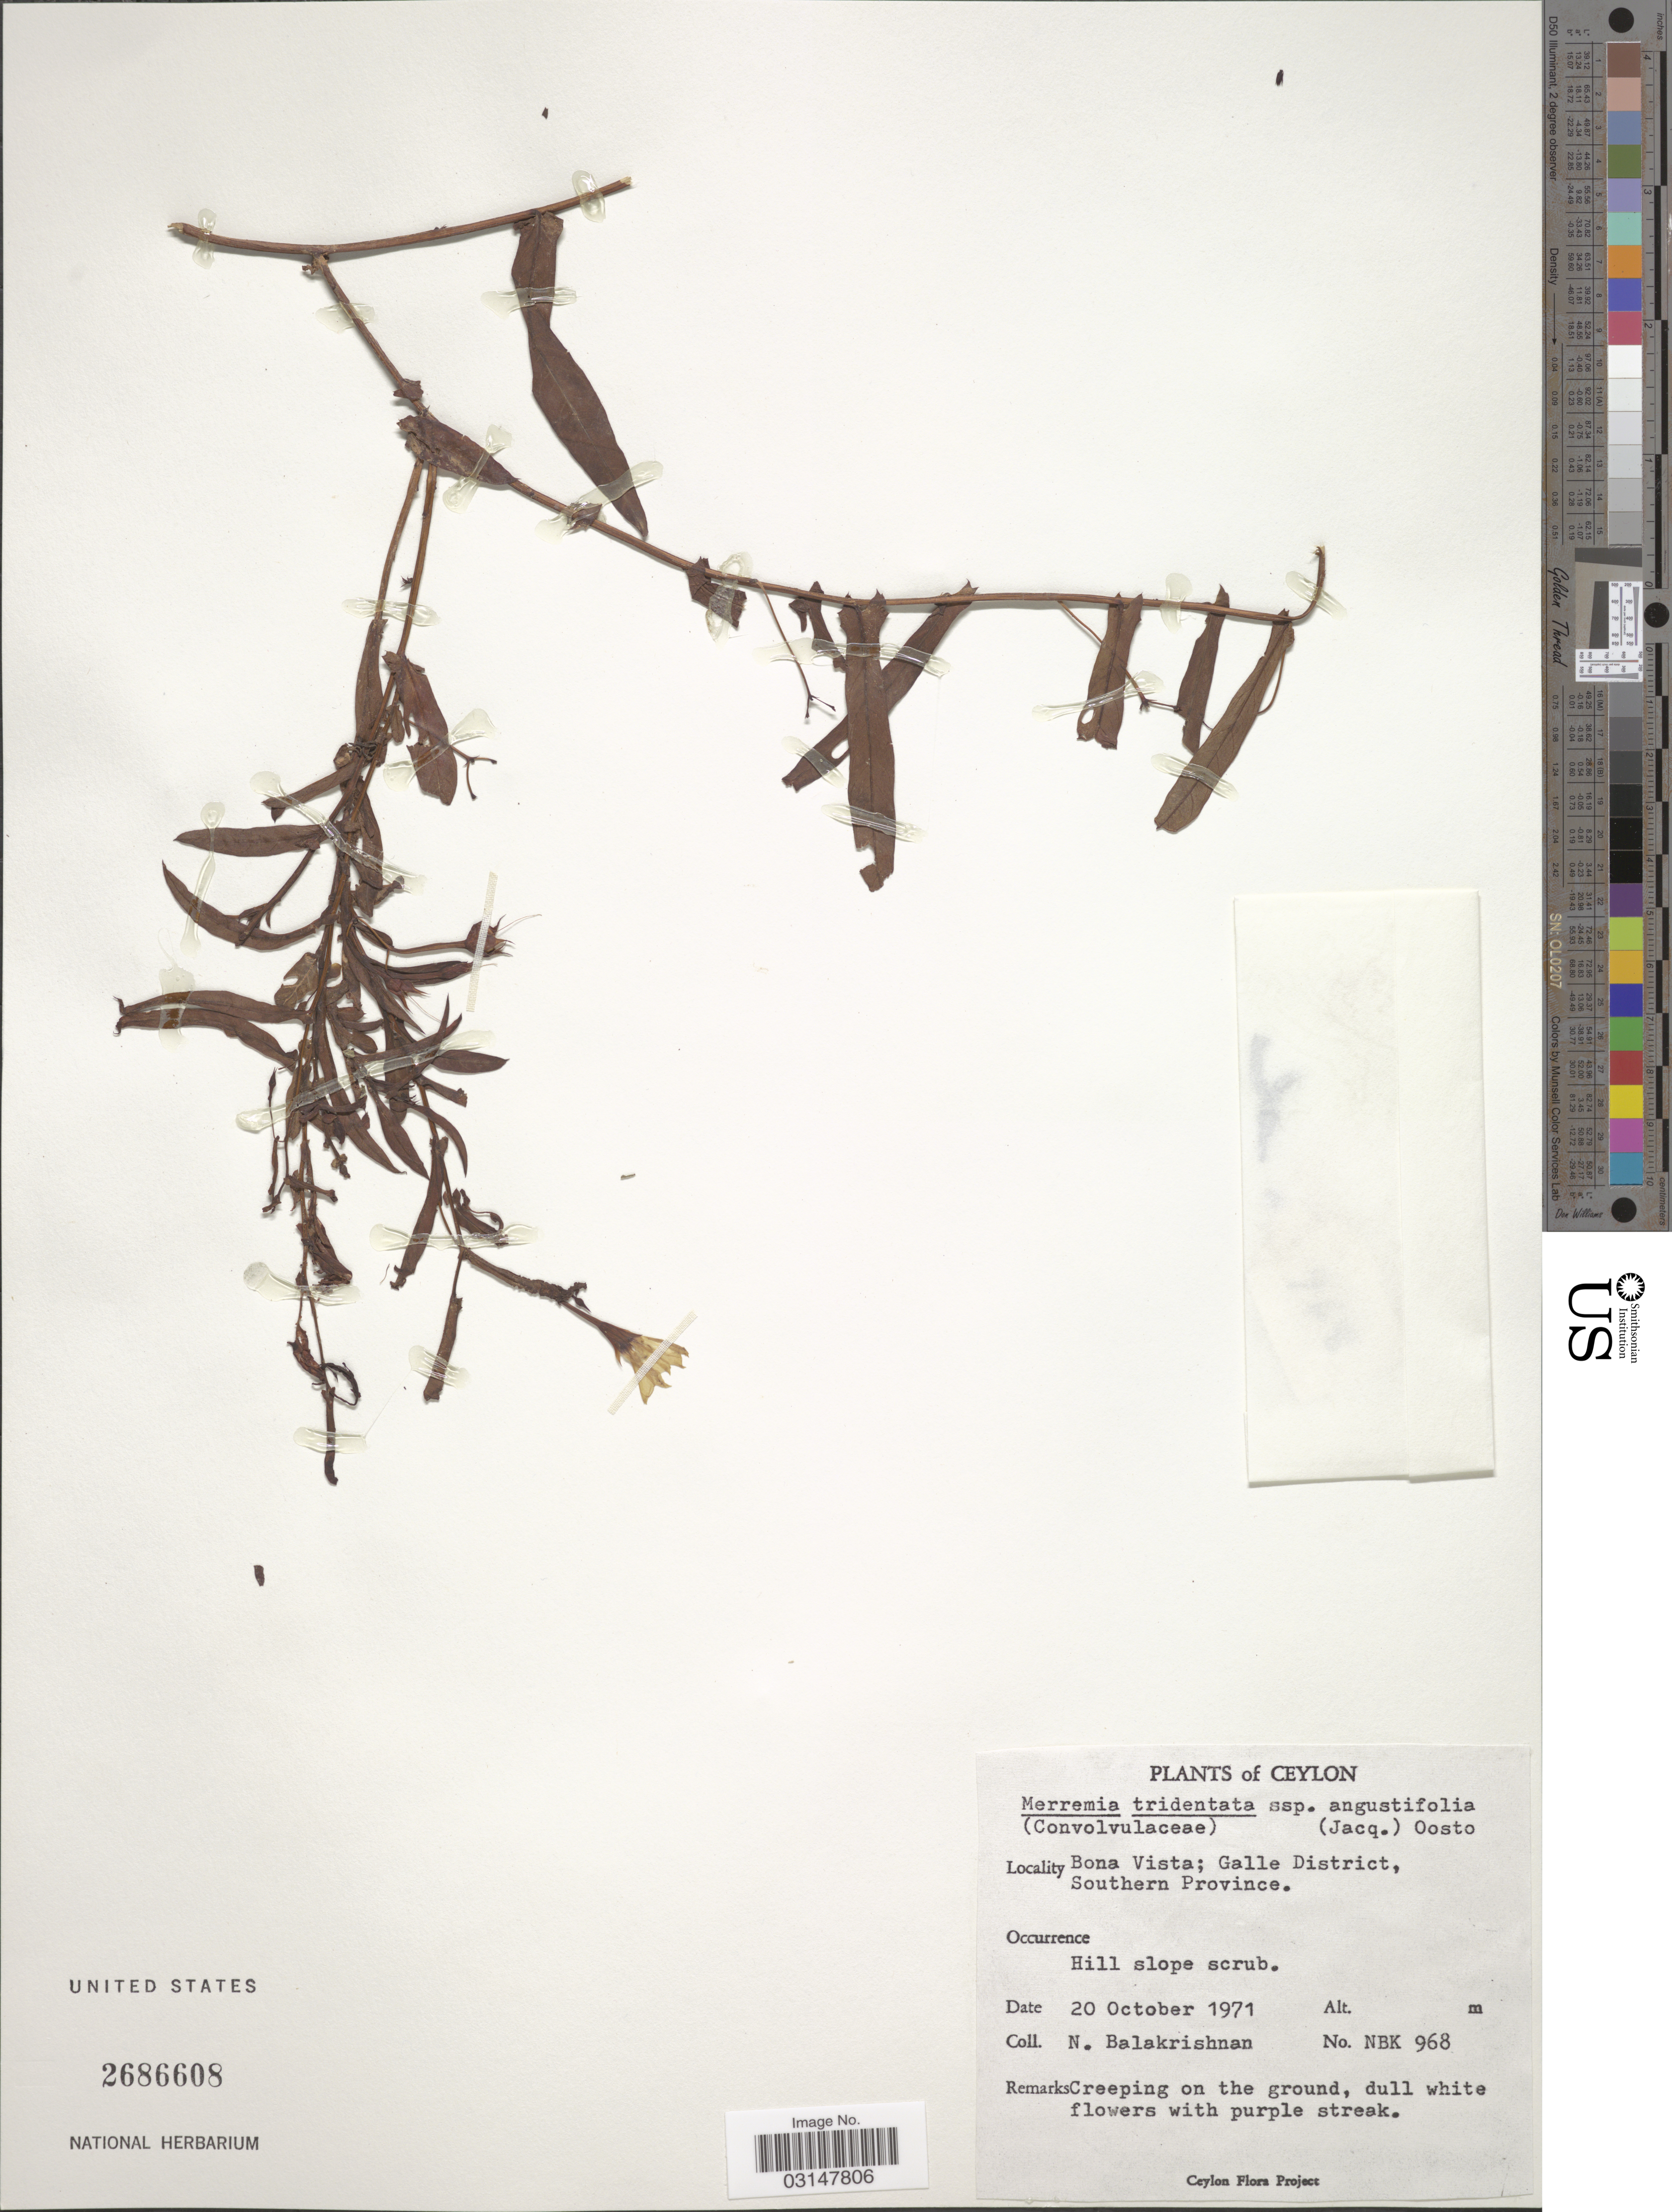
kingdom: Plantae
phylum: Tracheophyta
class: Magnoliopsida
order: Solanales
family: Convolvulaceae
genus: Xenostegia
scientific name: Xenostegia tridentata subsp. hastata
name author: (Ooststr.) Parmar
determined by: Strong, Mark T., (BOT), Smithsonian Institution - National Museum of Natural History (UNITED STATES)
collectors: N. Balakrishnan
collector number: NBK968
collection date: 1971-10-20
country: Sri Lanka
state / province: Southern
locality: Ceylon. Bona Vista; Galle District.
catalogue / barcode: US 2686608